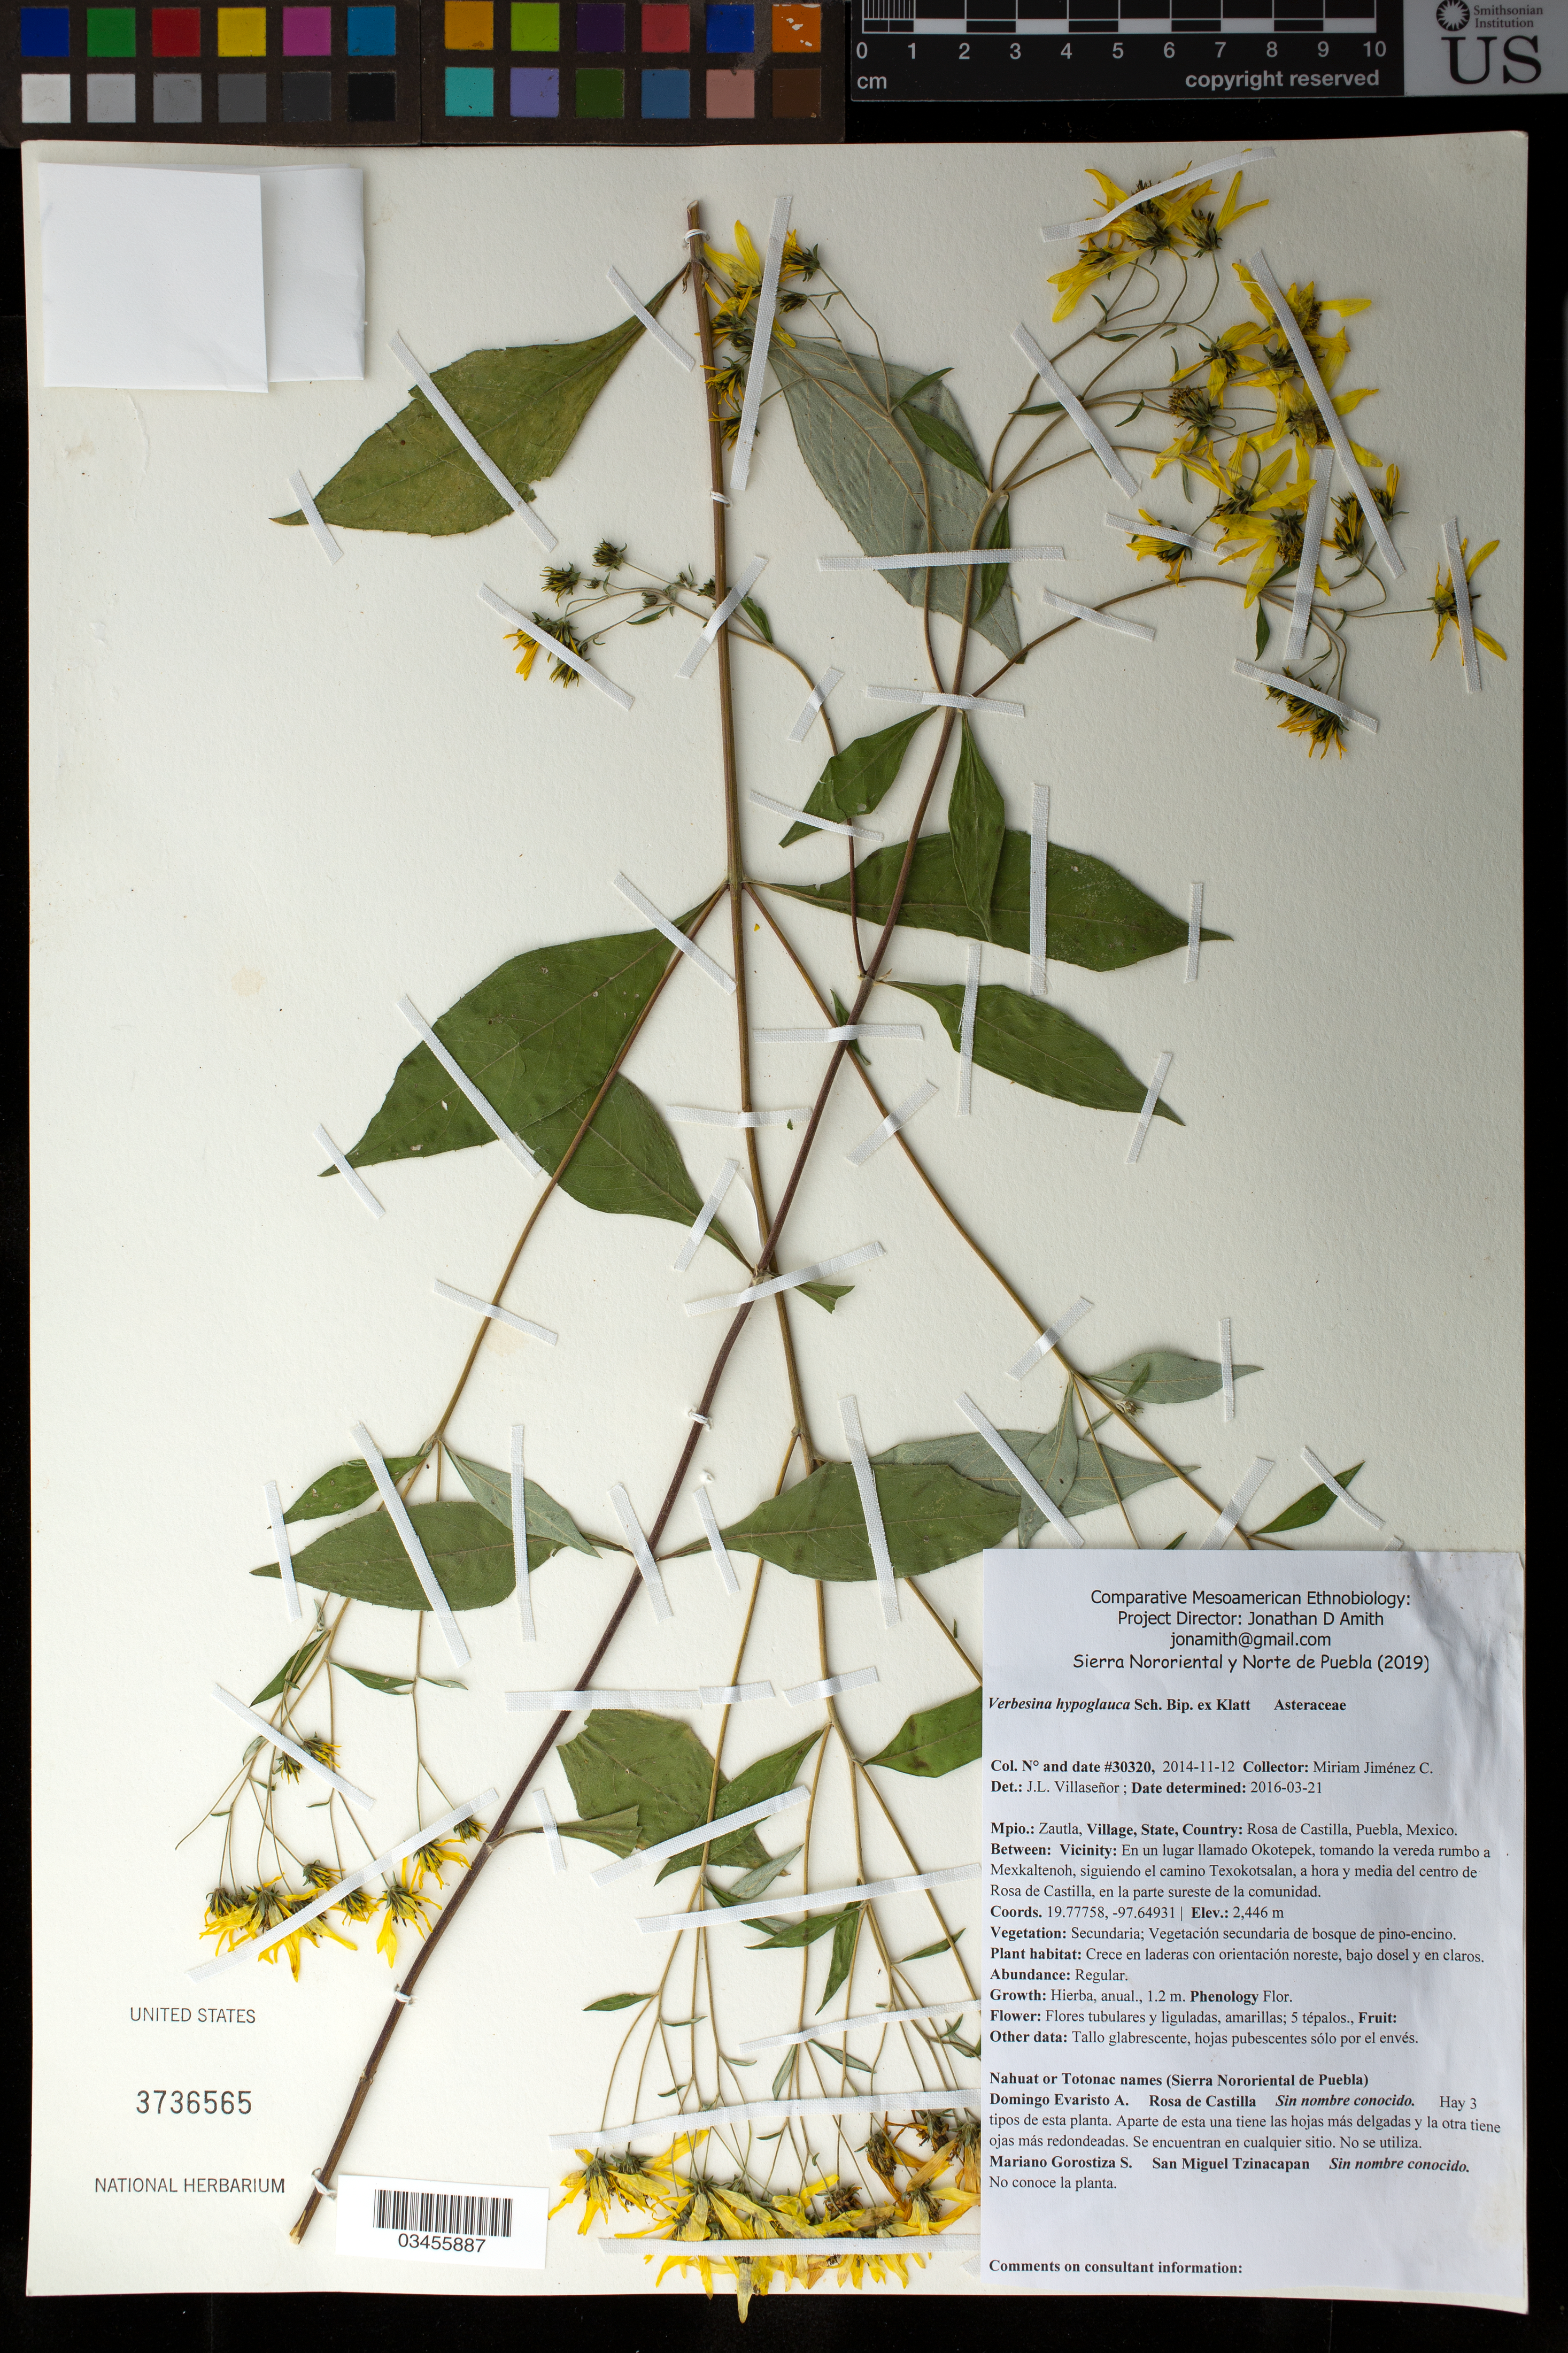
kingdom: Plantae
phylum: Tracheophyta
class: Magnoliopsida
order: Asterales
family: Asteraceae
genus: Verbesina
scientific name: Verbesina hypoglauca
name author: Sch. Bip. ex Klatt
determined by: Villaseñor R., J. L.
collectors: M. Jiménez Chimil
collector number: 30320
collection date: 2014-11-12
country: México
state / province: Puebla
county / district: Zautla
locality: PUEBLO: Rosa de Castilla; LOCALIDAD EXACTA: En Okotepek, tomando la vereda rumbo a Mexkaltenoh, siguiendo el camino Texokotsalan, a hora y media del centro de Rosa de Castilla, en la parte sureste de la comunidad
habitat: Vegetación secundaria de bosque de pino-encino; en laderas con orientación noreste, bajo dosel y en claros.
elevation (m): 2446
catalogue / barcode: US 3736565